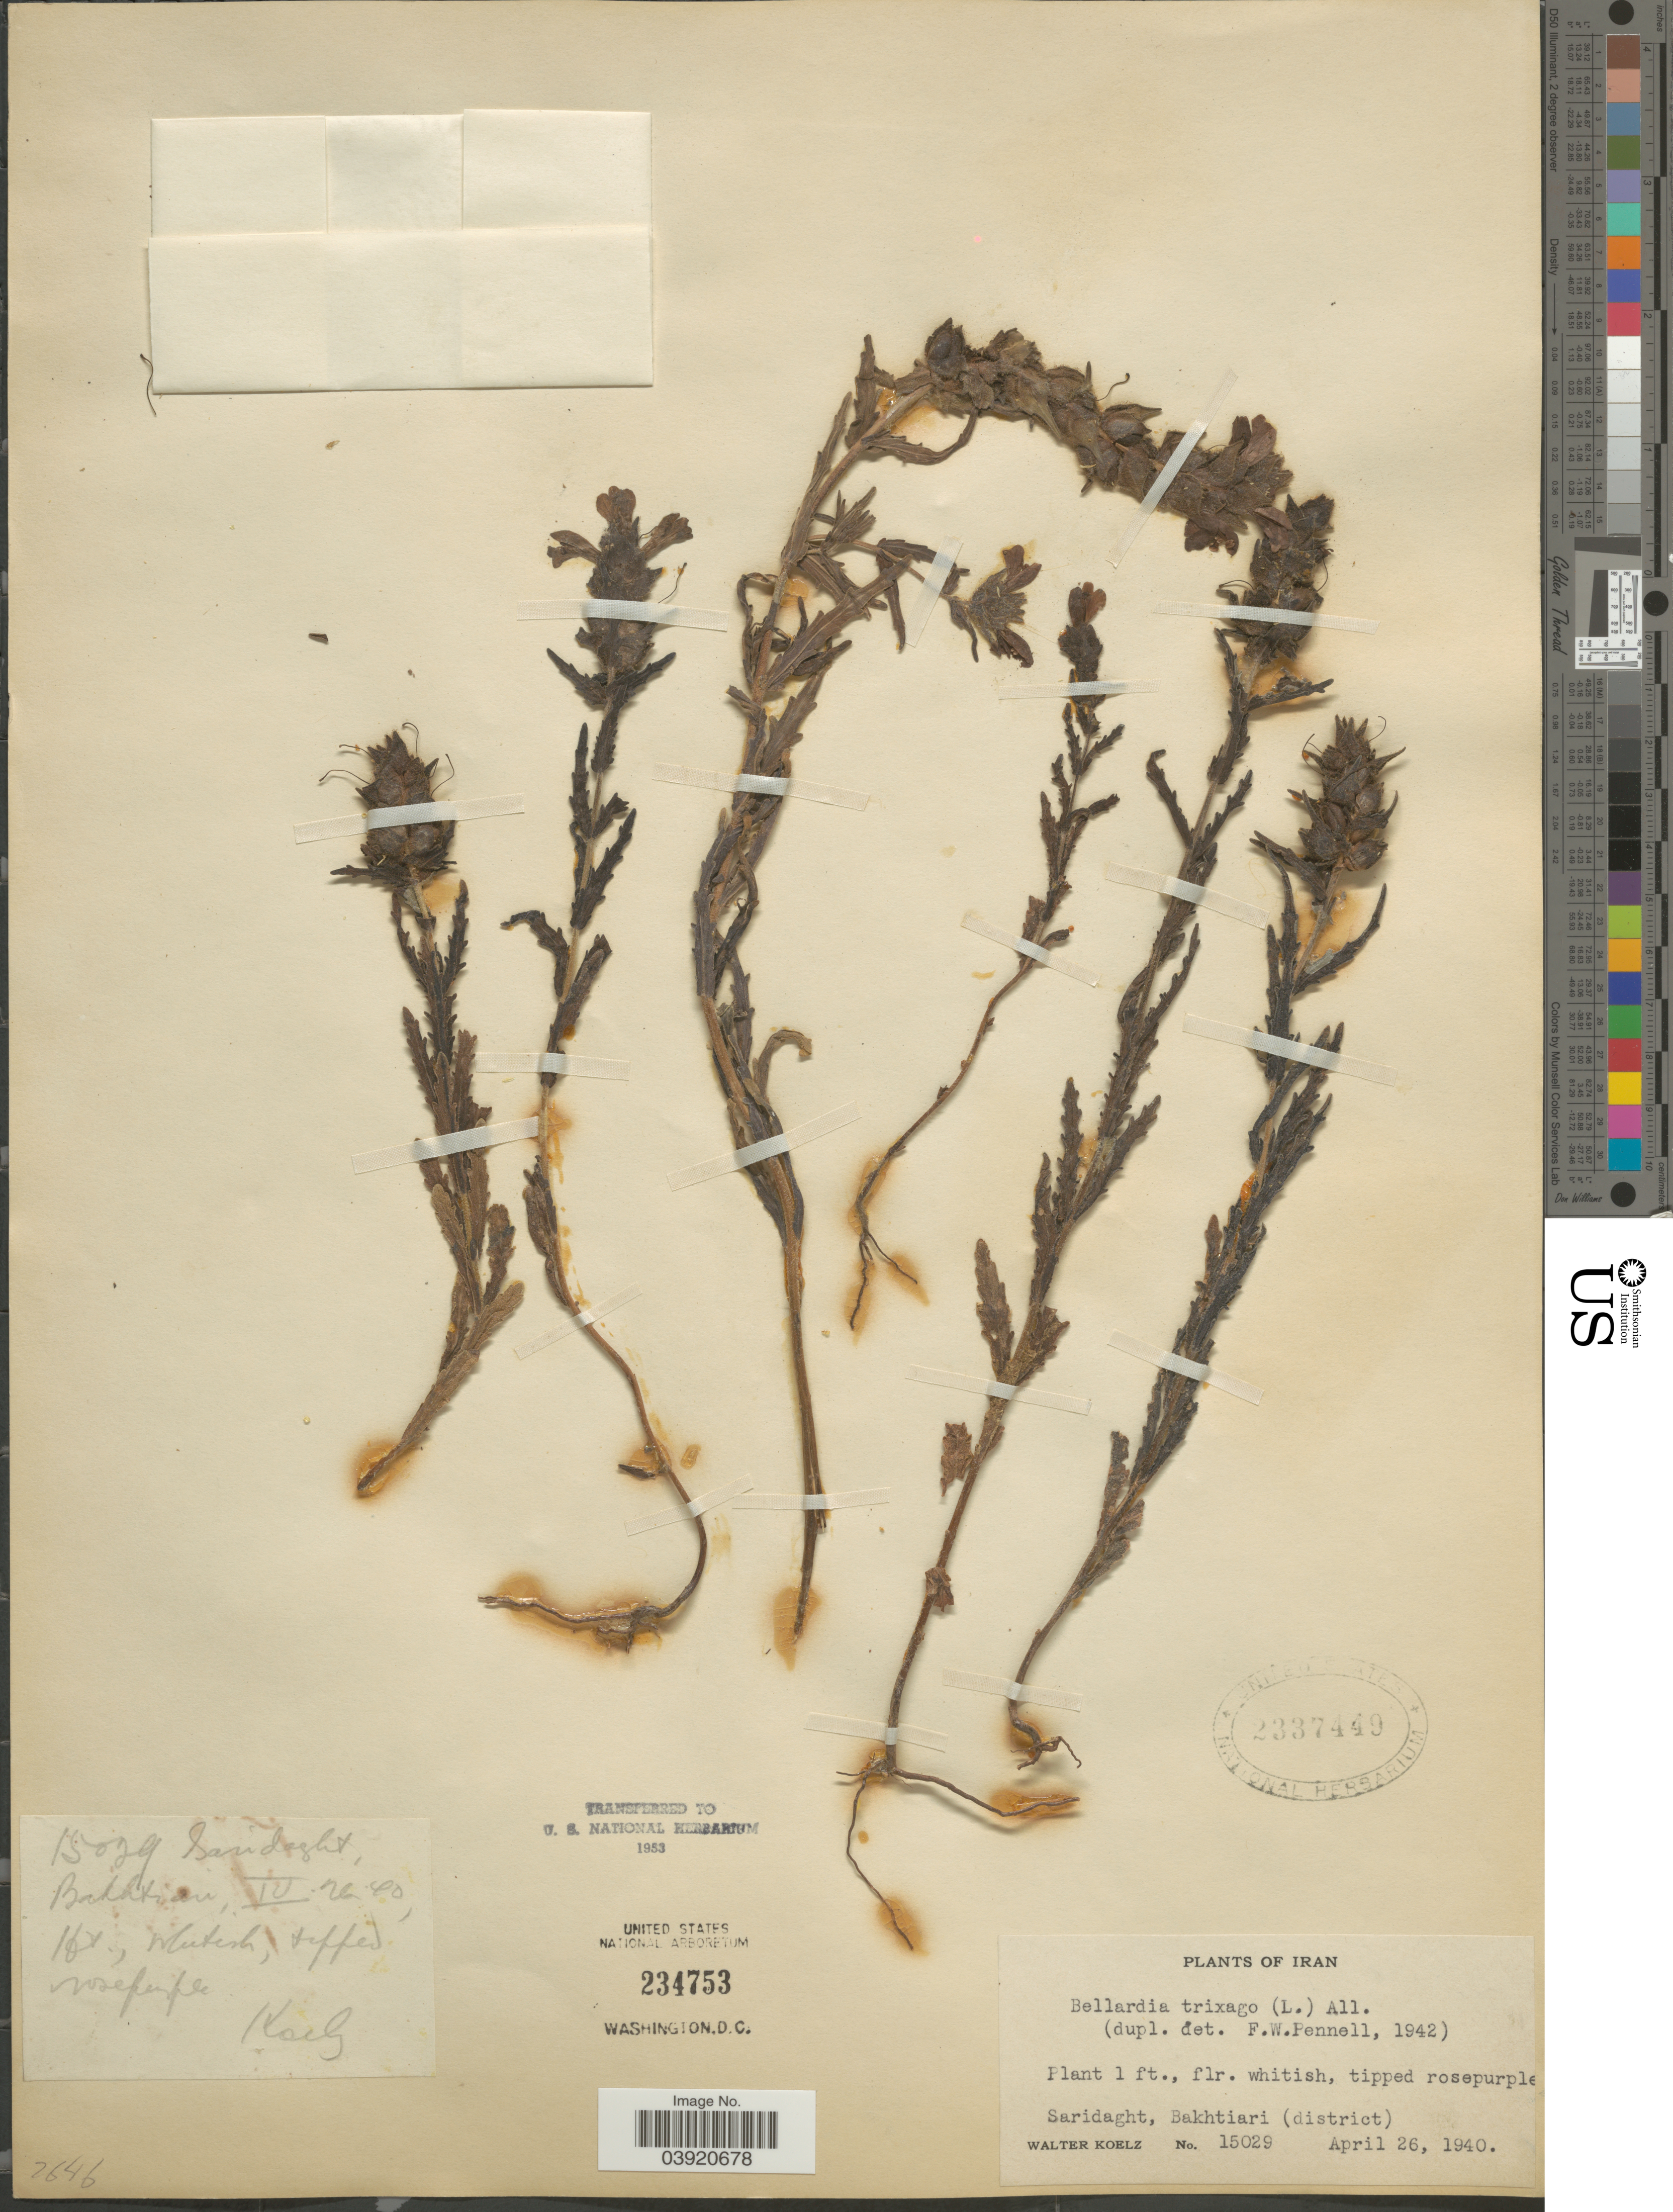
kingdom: Plantae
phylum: Tracheophyta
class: Magnoliopsida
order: Lamiales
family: Orobanchaceae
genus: Bellardia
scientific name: Bellardia trixago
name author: (L.) All.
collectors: W. N. Koelz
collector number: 15029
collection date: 1940-04-26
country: Iran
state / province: Chahar Mahaal and Bakhtiari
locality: Saridaght, Bakhtiari (district).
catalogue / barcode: US 2337440